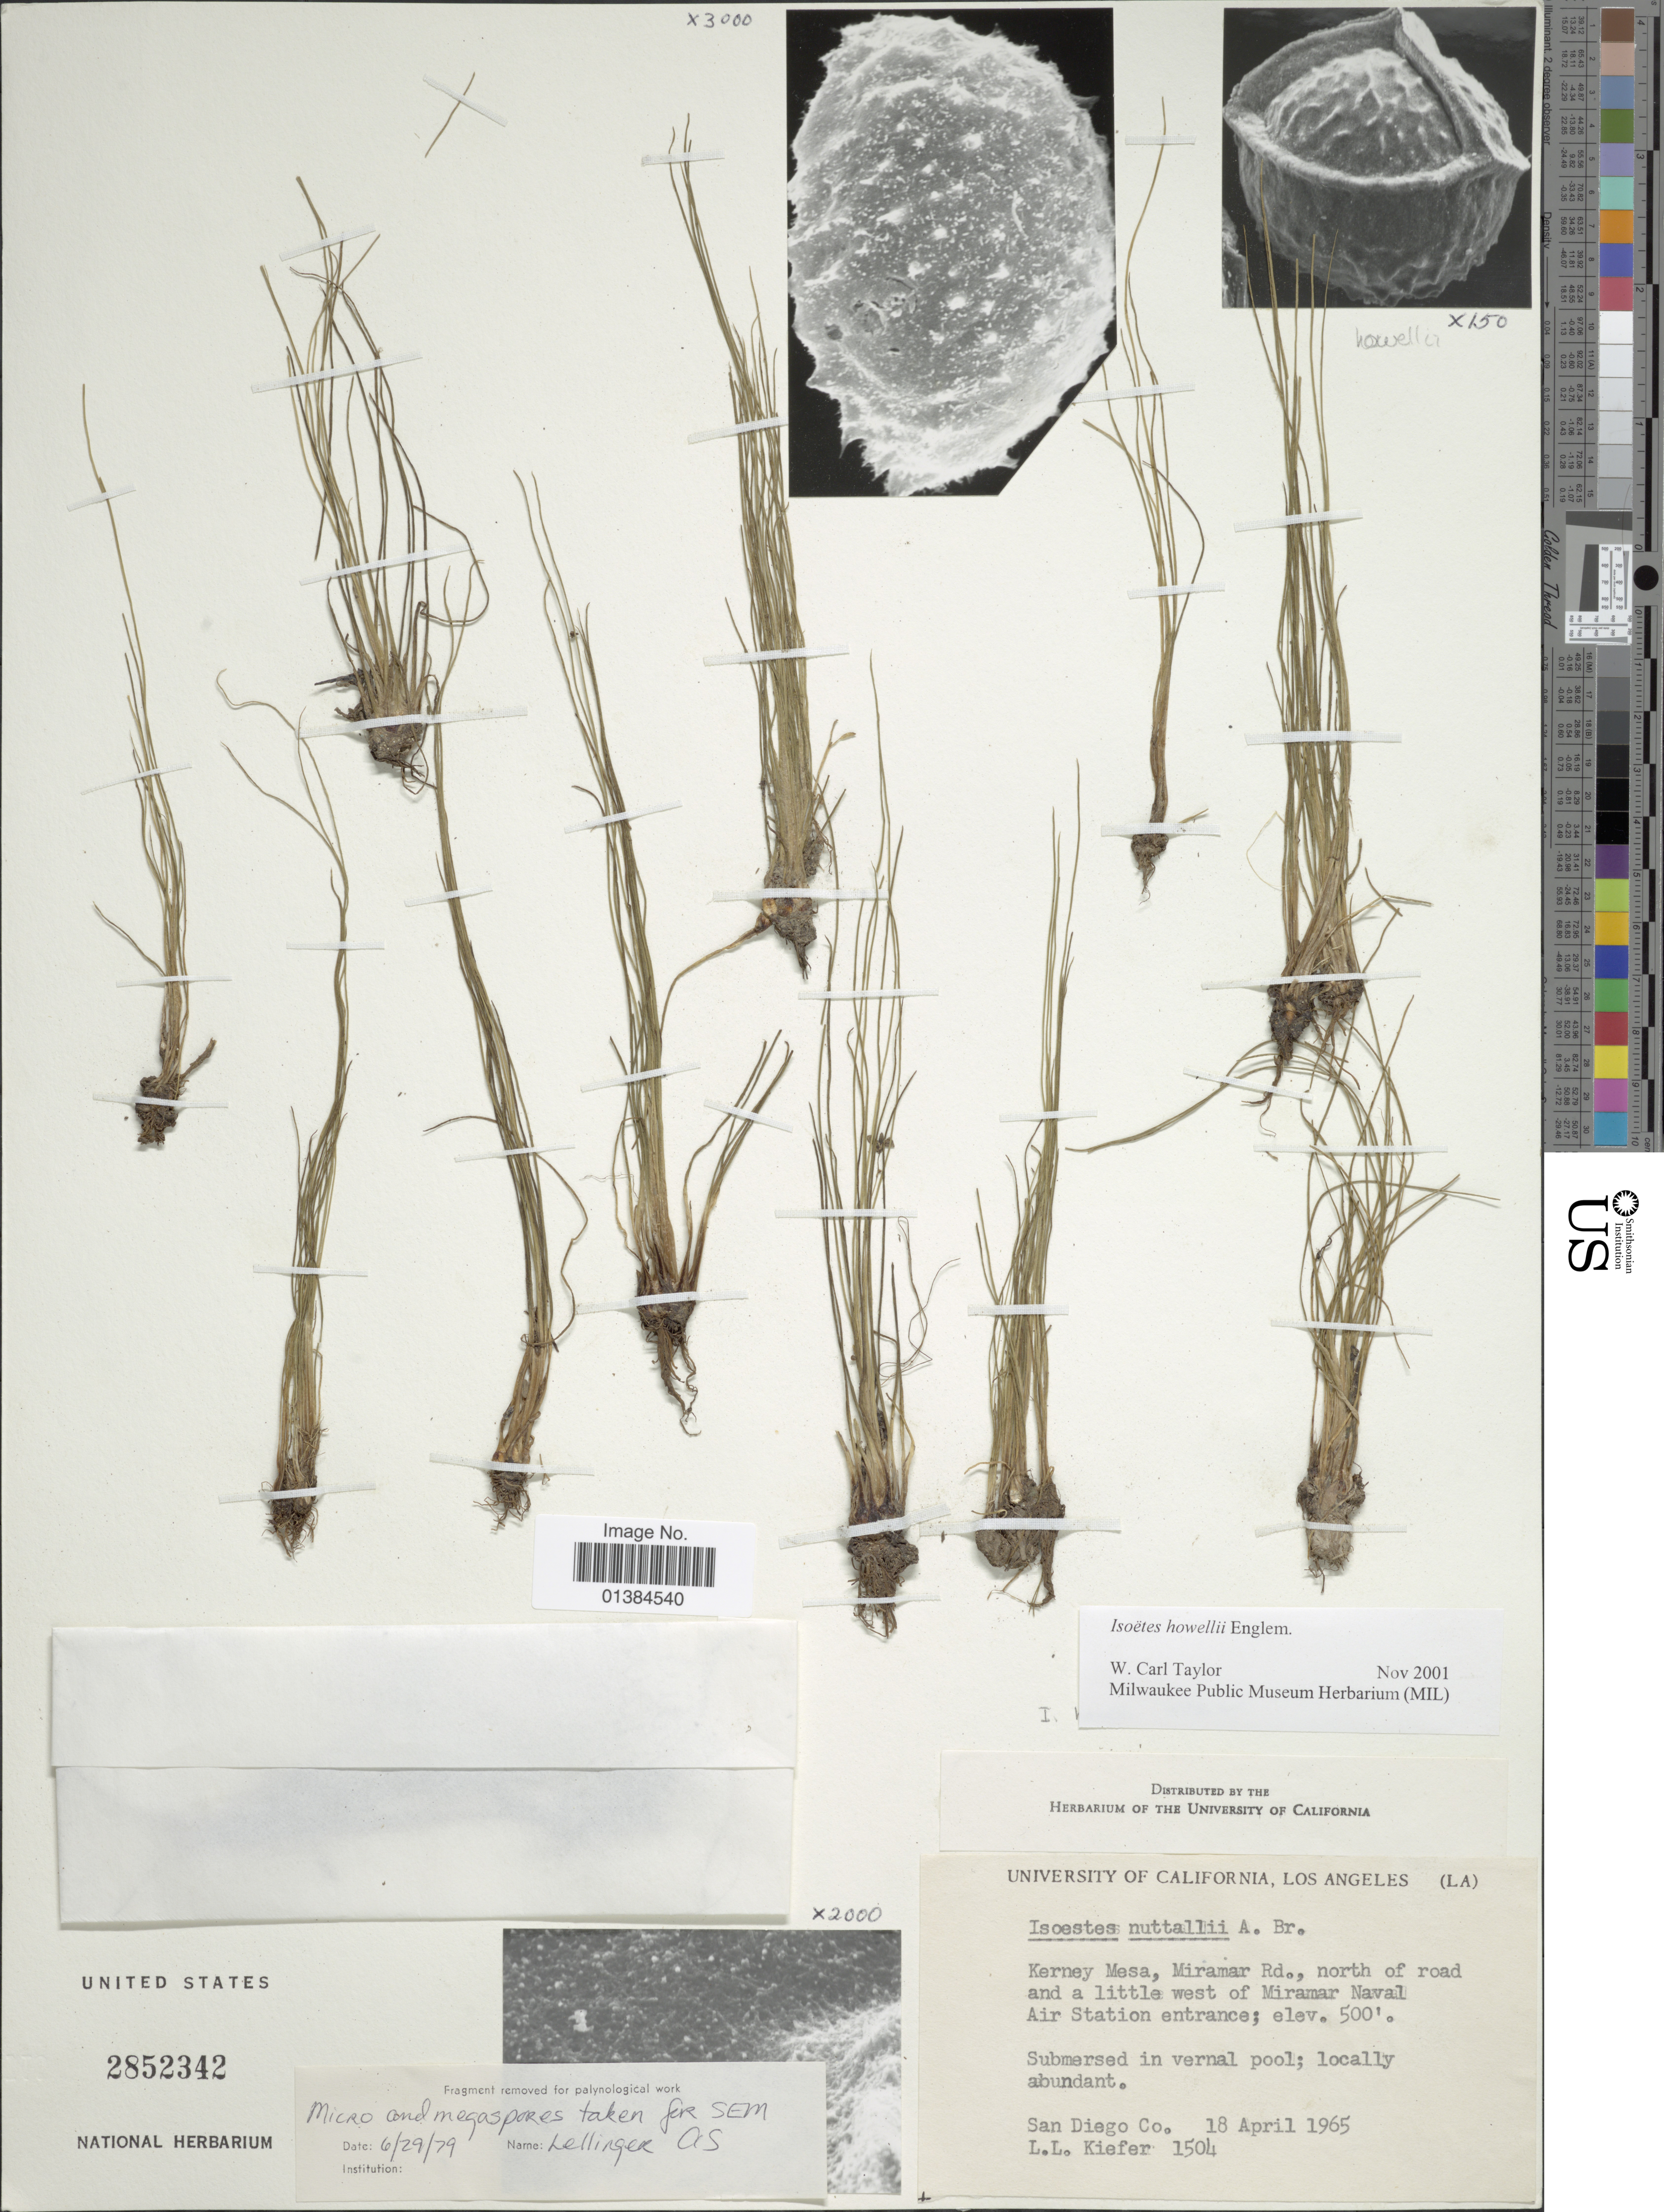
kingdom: Plantae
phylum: Tracheophyta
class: Lycopodiopsida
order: Isoetales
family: Isoetaceae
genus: Isoetes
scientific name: Isoetes howellii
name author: Engelm.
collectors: L. Kiefer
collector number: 1504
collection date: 1965-04-18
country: United States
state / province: California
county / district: San Diego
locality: Kerney Mesa, Miramar Rd., north of road and a little west of Miramar Naval Air Station entrance. San Diego Co.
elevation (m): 152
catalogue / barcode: US 2852342